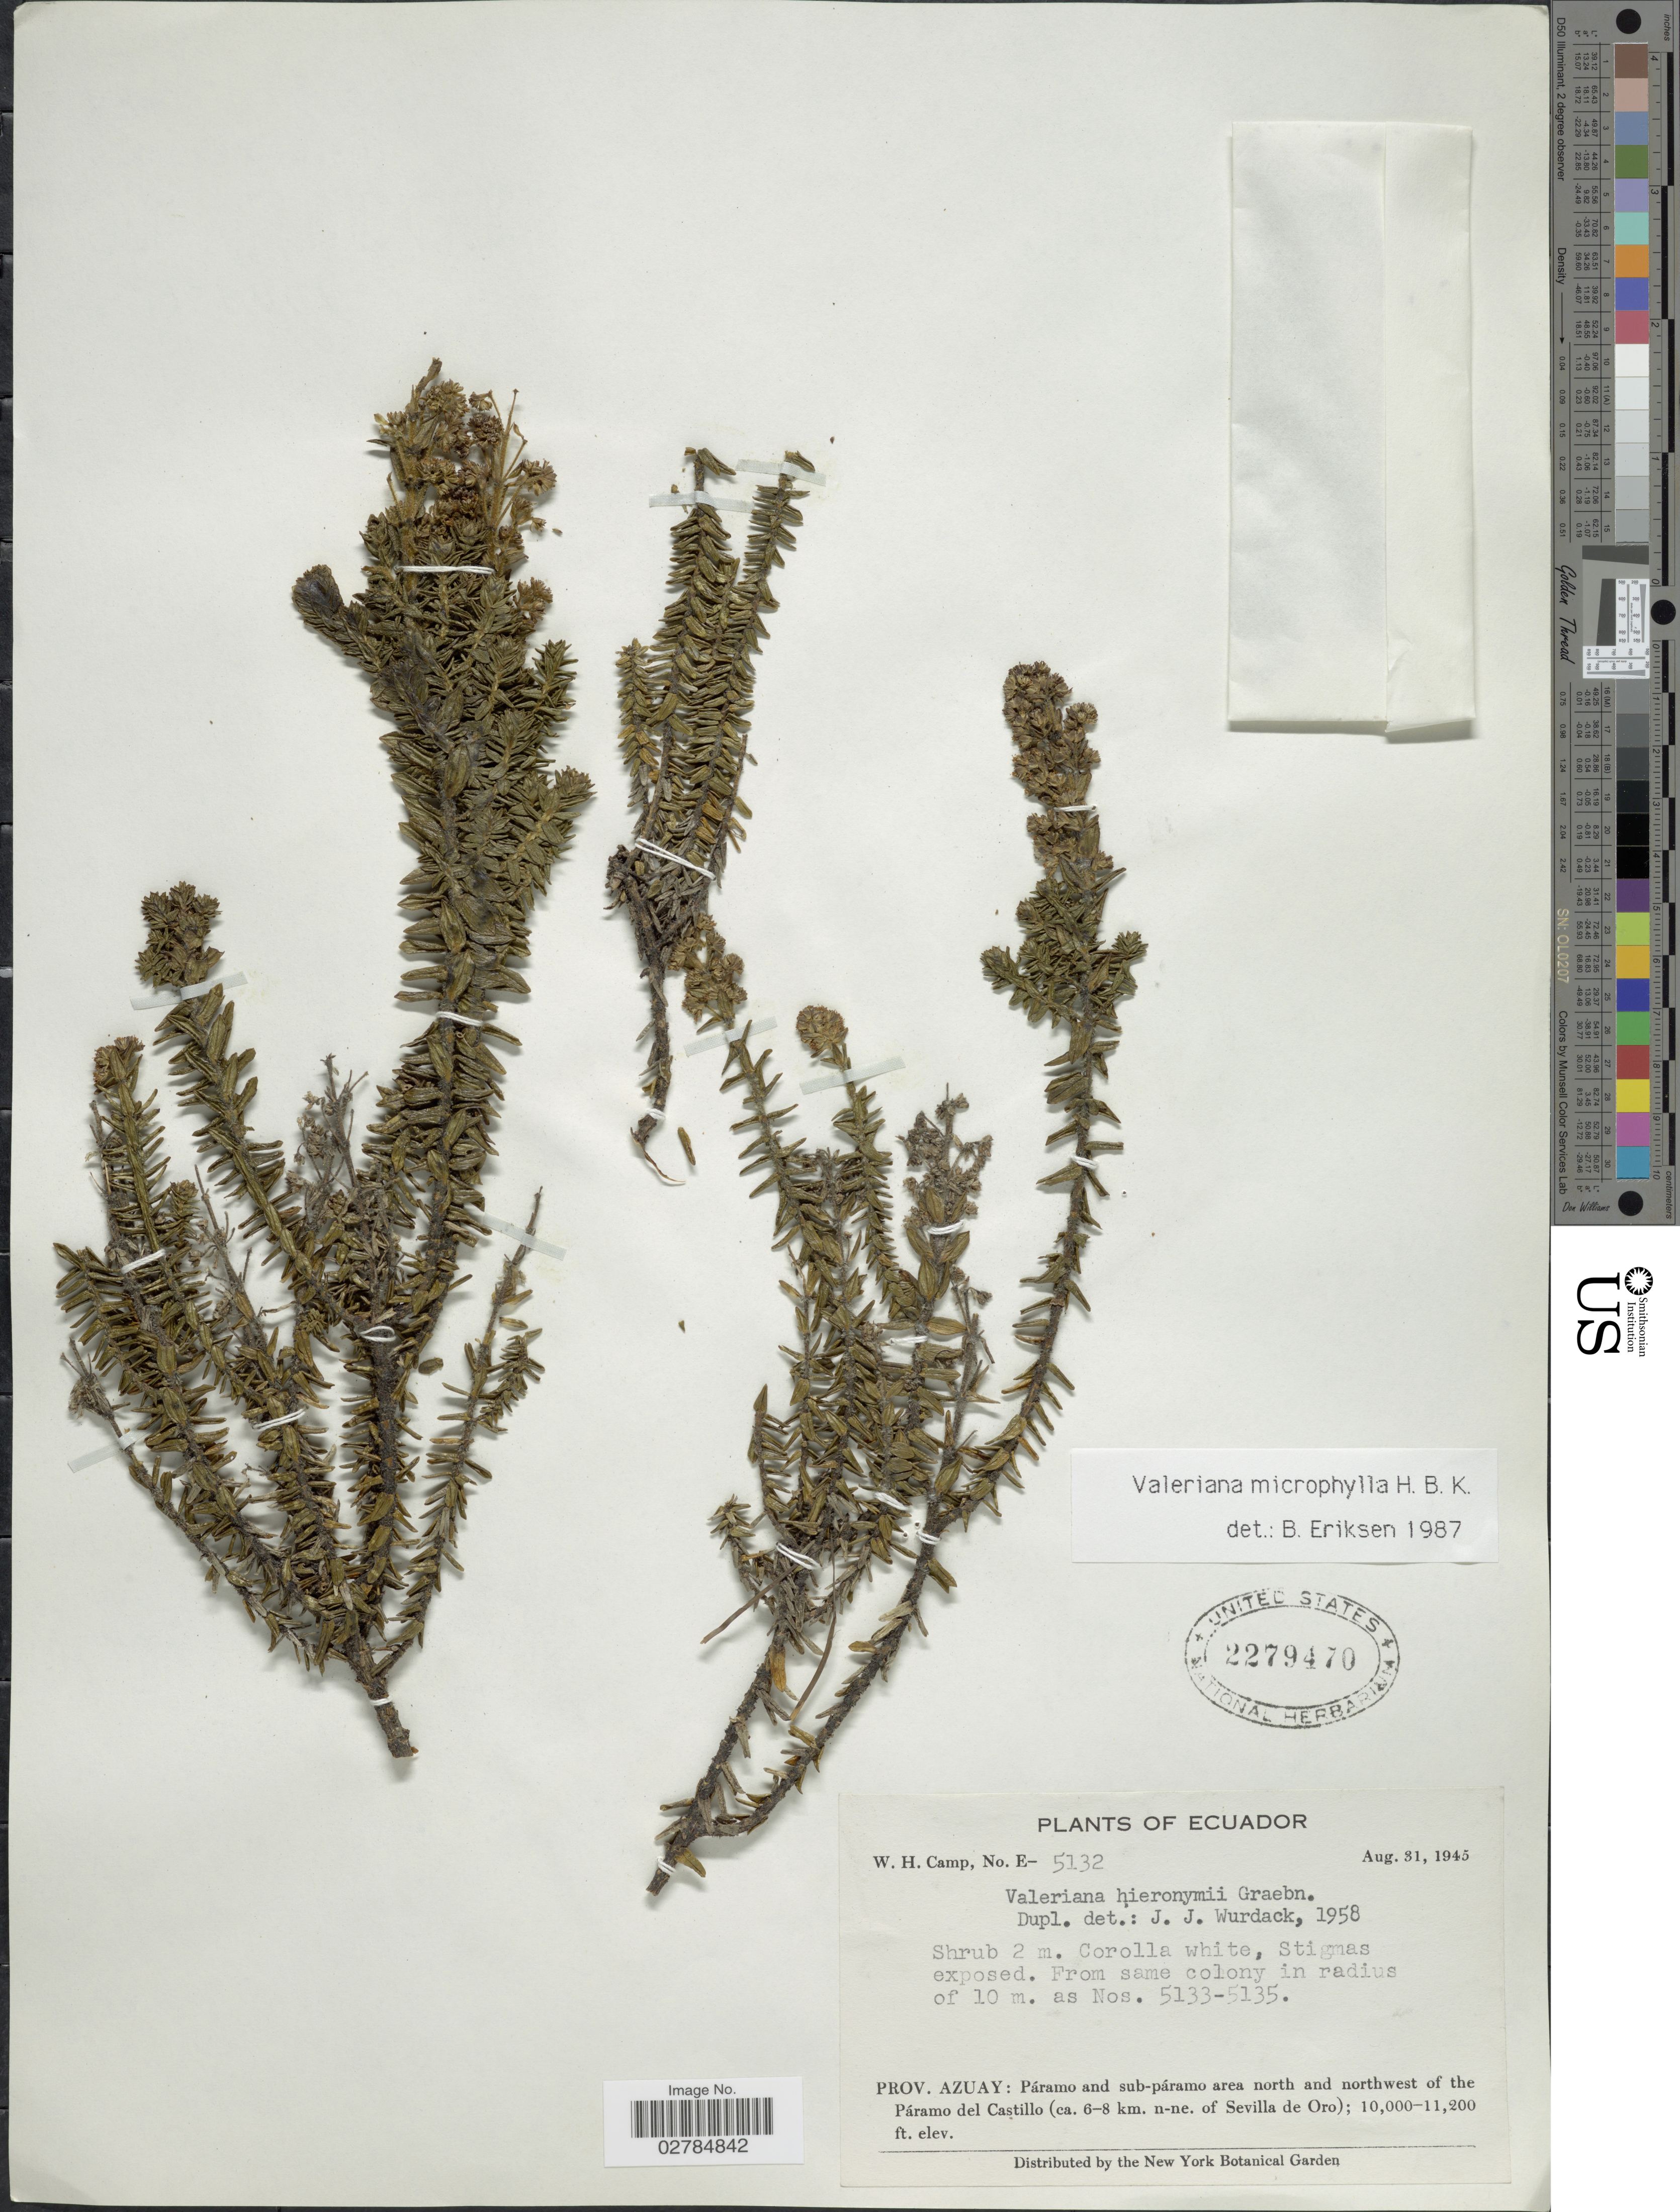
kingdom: Plantae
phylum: Tracheophyta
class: Magnoliopsida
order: Dipsacales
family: Caprifoliaceae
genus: Valeriana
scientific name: Valeriana microphylla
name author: Kunth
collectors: W. H. Camp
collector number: E-5132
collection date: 1945-08-31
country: Ecuador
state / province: Azuay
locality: Páramo and sub-páramo area north and northwest of the Páramo del Castillo (ca. 6-8 km. n-ne. of Sevilla de Oro).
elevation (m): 3048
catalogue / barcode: US 2279470